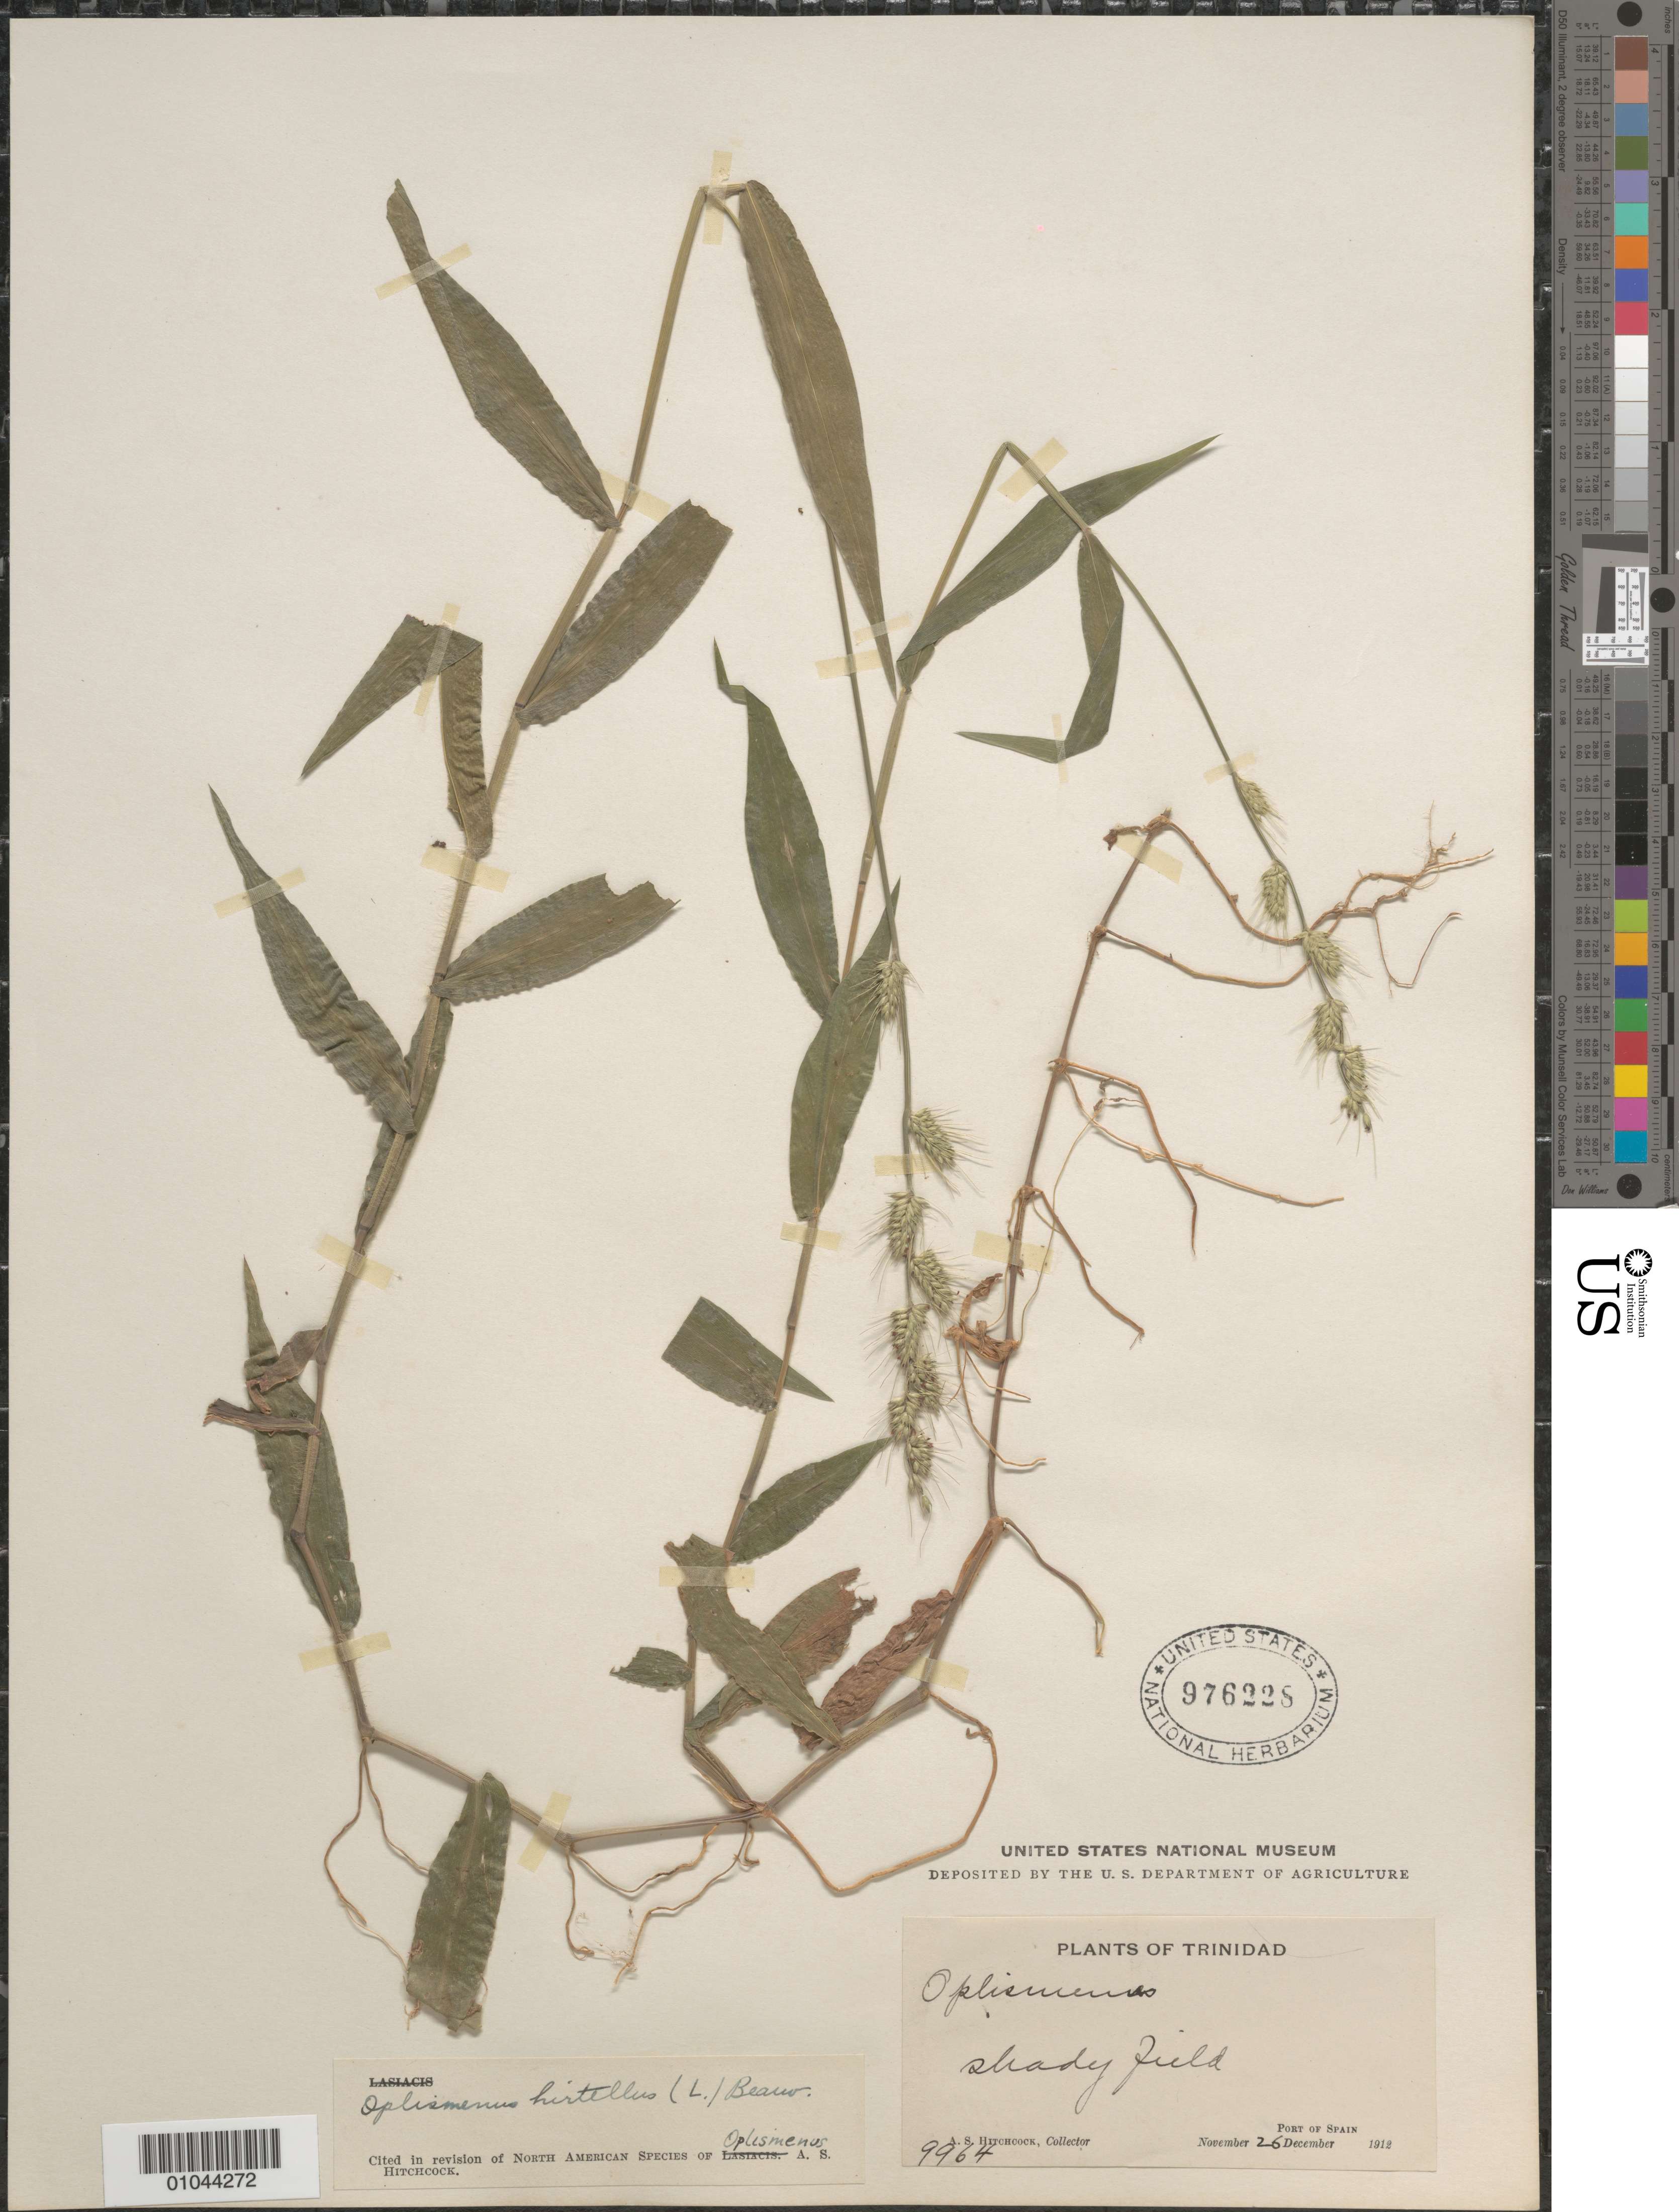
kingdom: Plantae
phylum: Tracheophyta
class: Liliopsida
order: Poales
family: Poaceae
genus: Oplismenus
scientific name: Oplismenus hirtellus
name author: (L.) P. Beauv.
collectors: A. S. Hitchcock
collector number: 9964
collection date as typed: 26 Nov 1912 to 26 Dec 1912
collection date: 1912-11-26/1912-12-26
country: Trinidad and Tobago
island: Trinidad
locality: Port of Spain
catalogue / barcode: US 976228